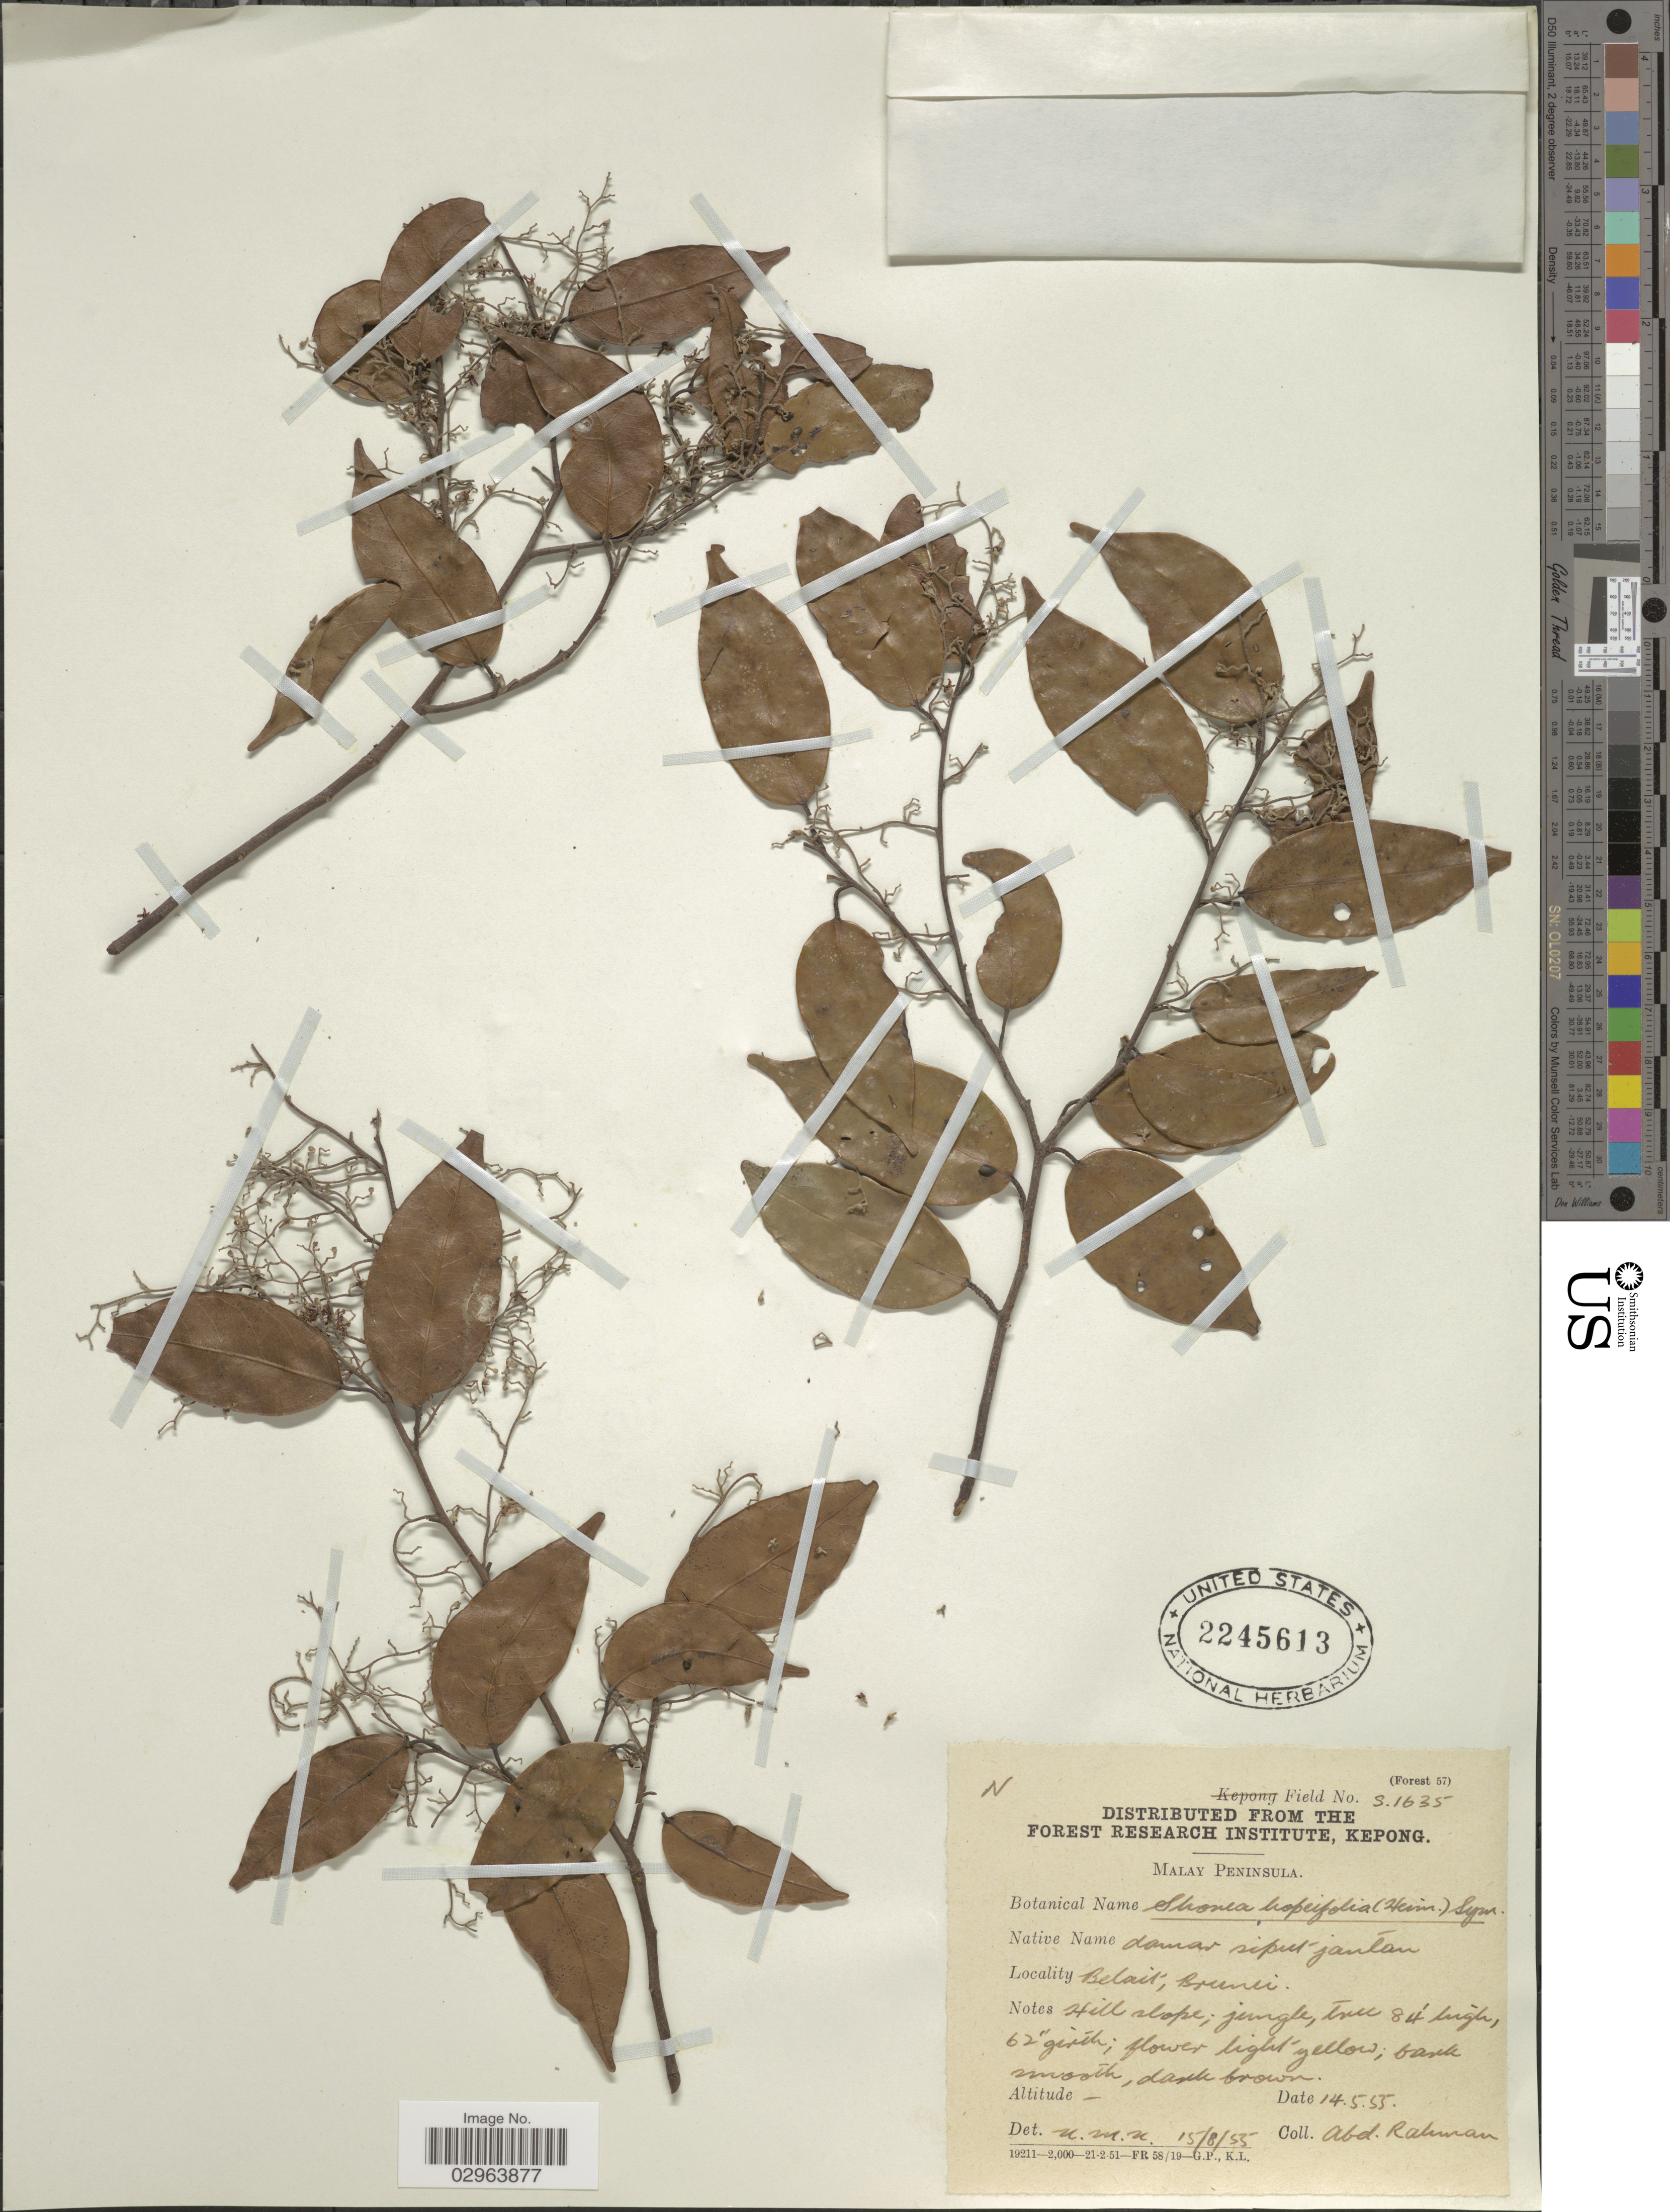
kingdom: Plantae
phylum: Tracheophyta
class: Magnoliopsida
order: Malvales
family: Dipterocarpaceae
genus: Richetia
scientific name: Richetia hoepifolia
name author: (F. Heim) P.S. Ashton & J. Heck.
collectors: A. Rahman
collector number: S1635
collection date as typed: Transcribed d/m/y: 14/5/55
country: Brunei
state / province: Belait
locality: Malay Peninsula.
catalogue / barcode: US 2245613